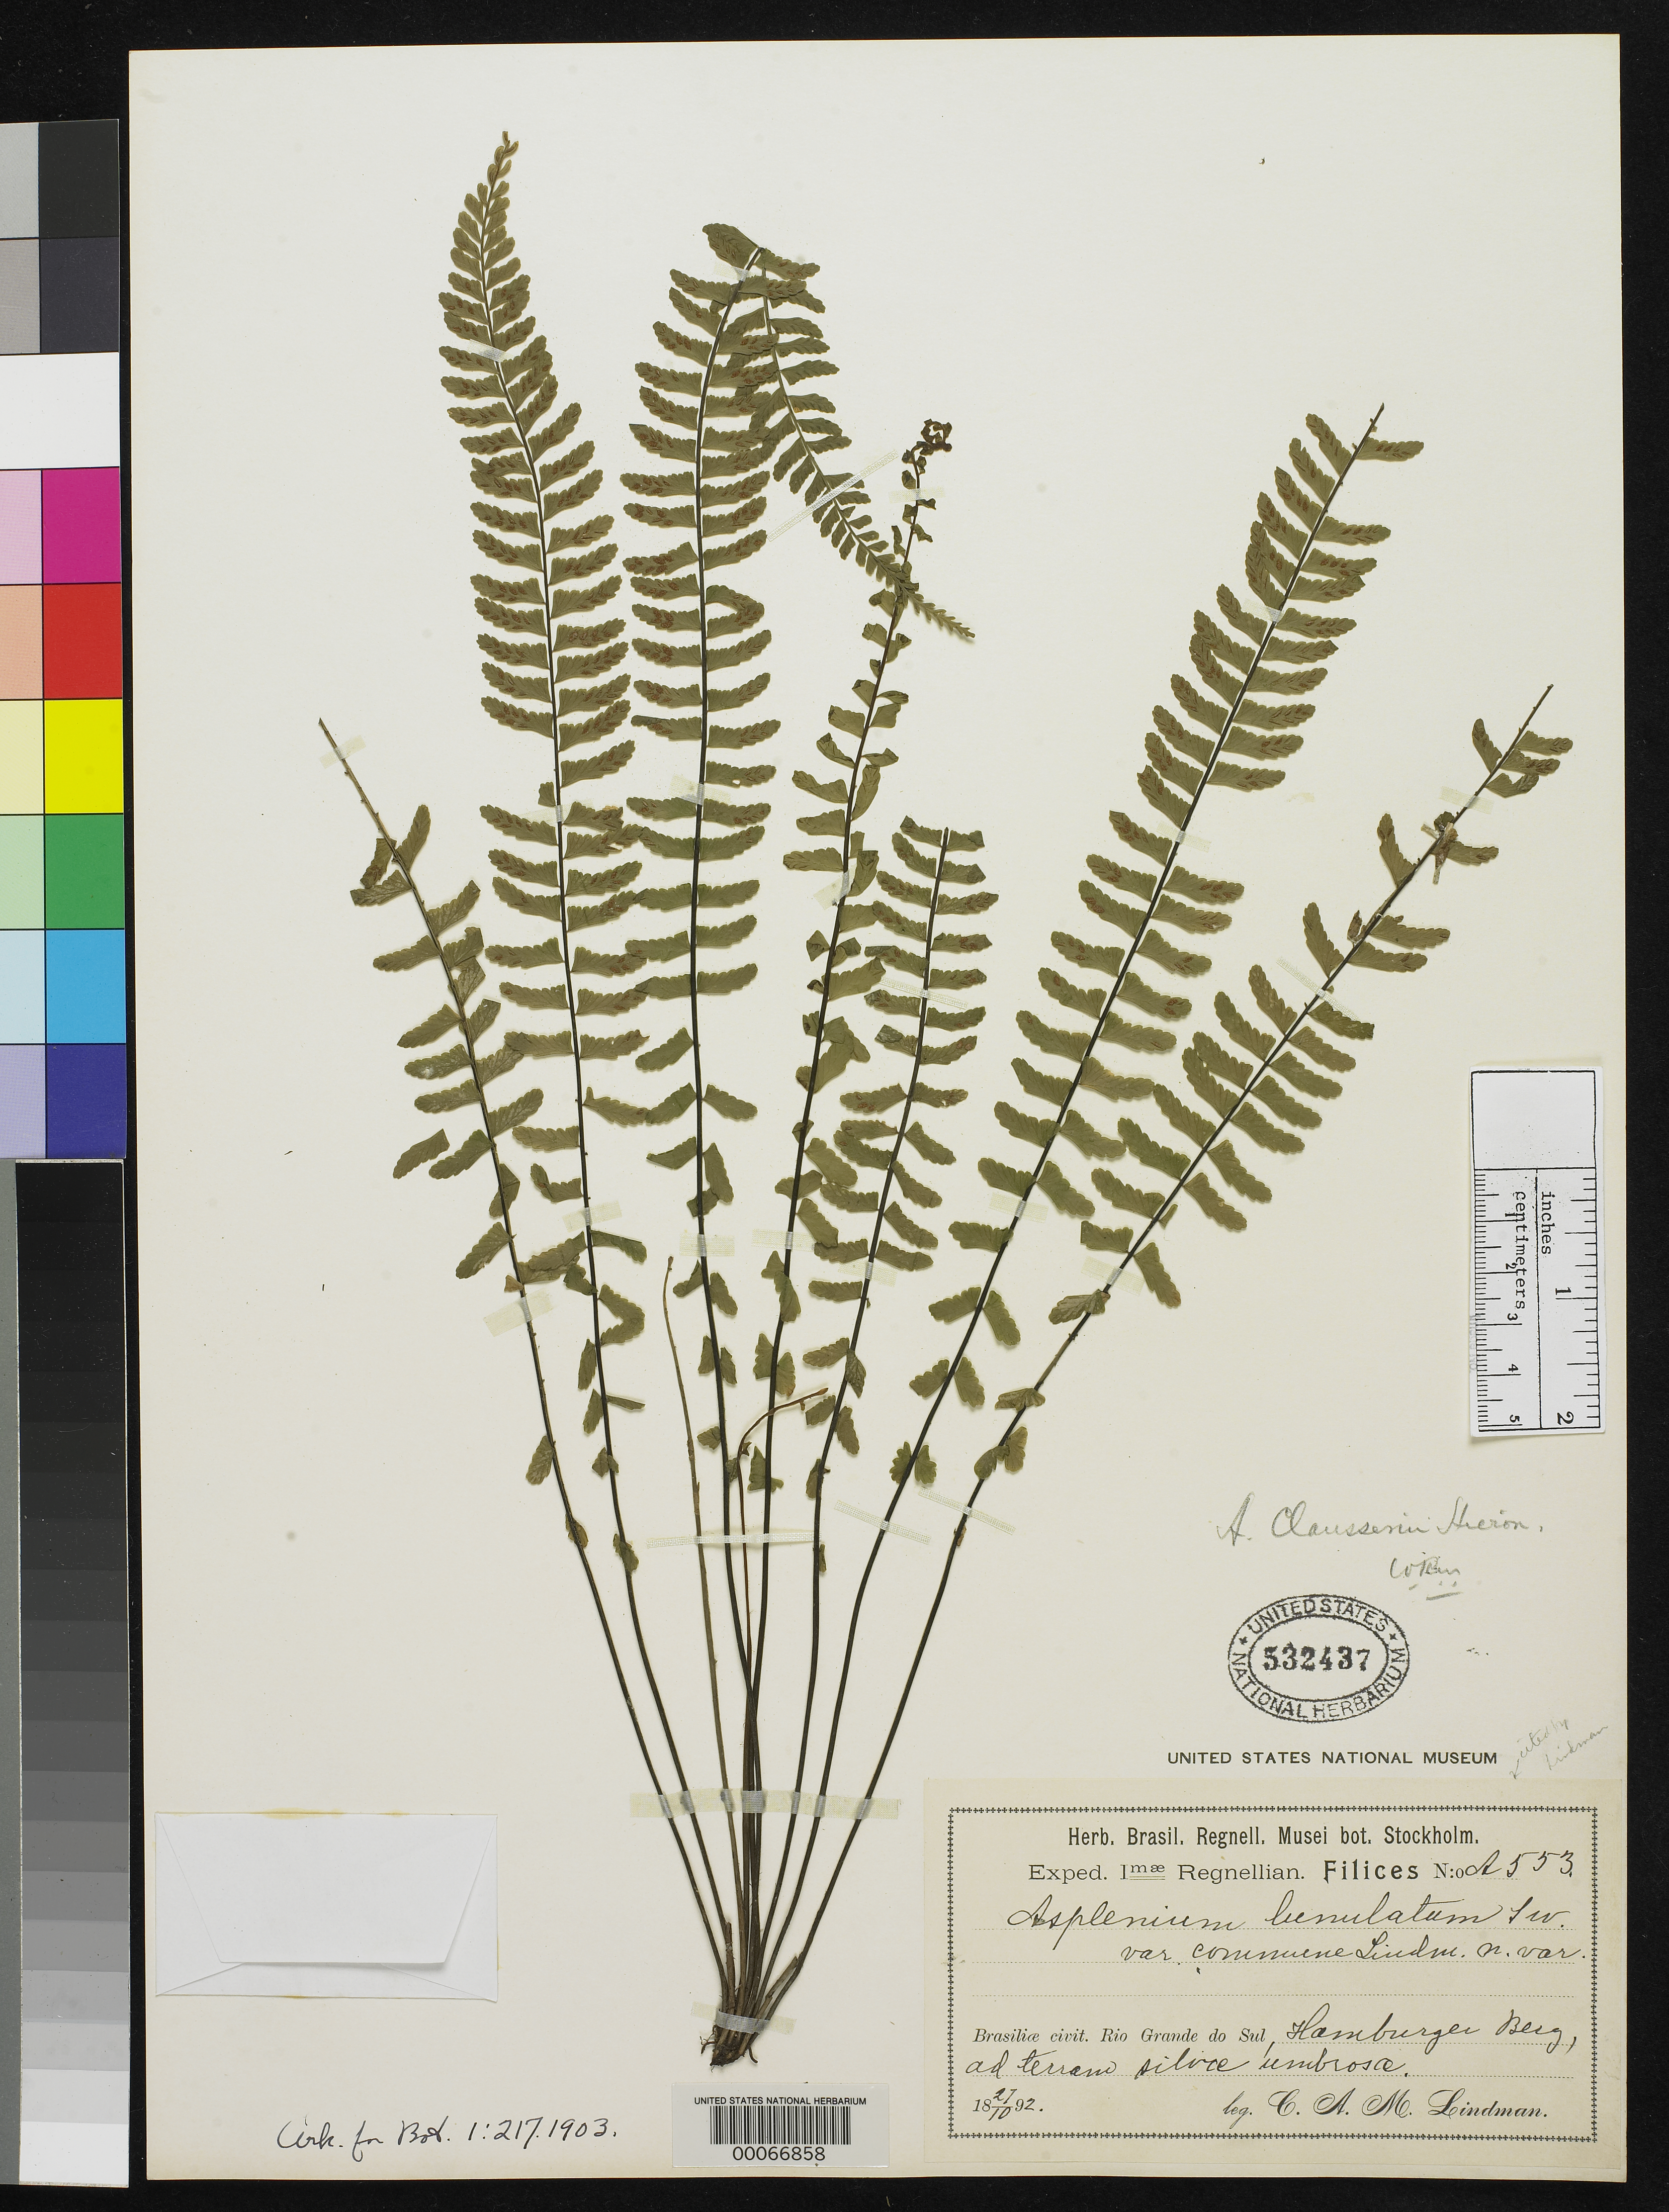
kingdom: Plantae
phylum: Tracheophyta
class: Polypodiopsida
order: Polypodiales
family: Aspleniaceae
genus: Asplenium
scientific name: Asplenium lunulatum var. commune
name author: Lindm.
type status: Type Collection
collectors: C. A. M. Lindman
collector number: A553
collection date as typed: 27 Oct 1892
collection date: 1892-10-27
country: Brazil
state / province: Rio Grande do Sul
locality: Hamburger Berg.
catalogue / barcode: US 532437